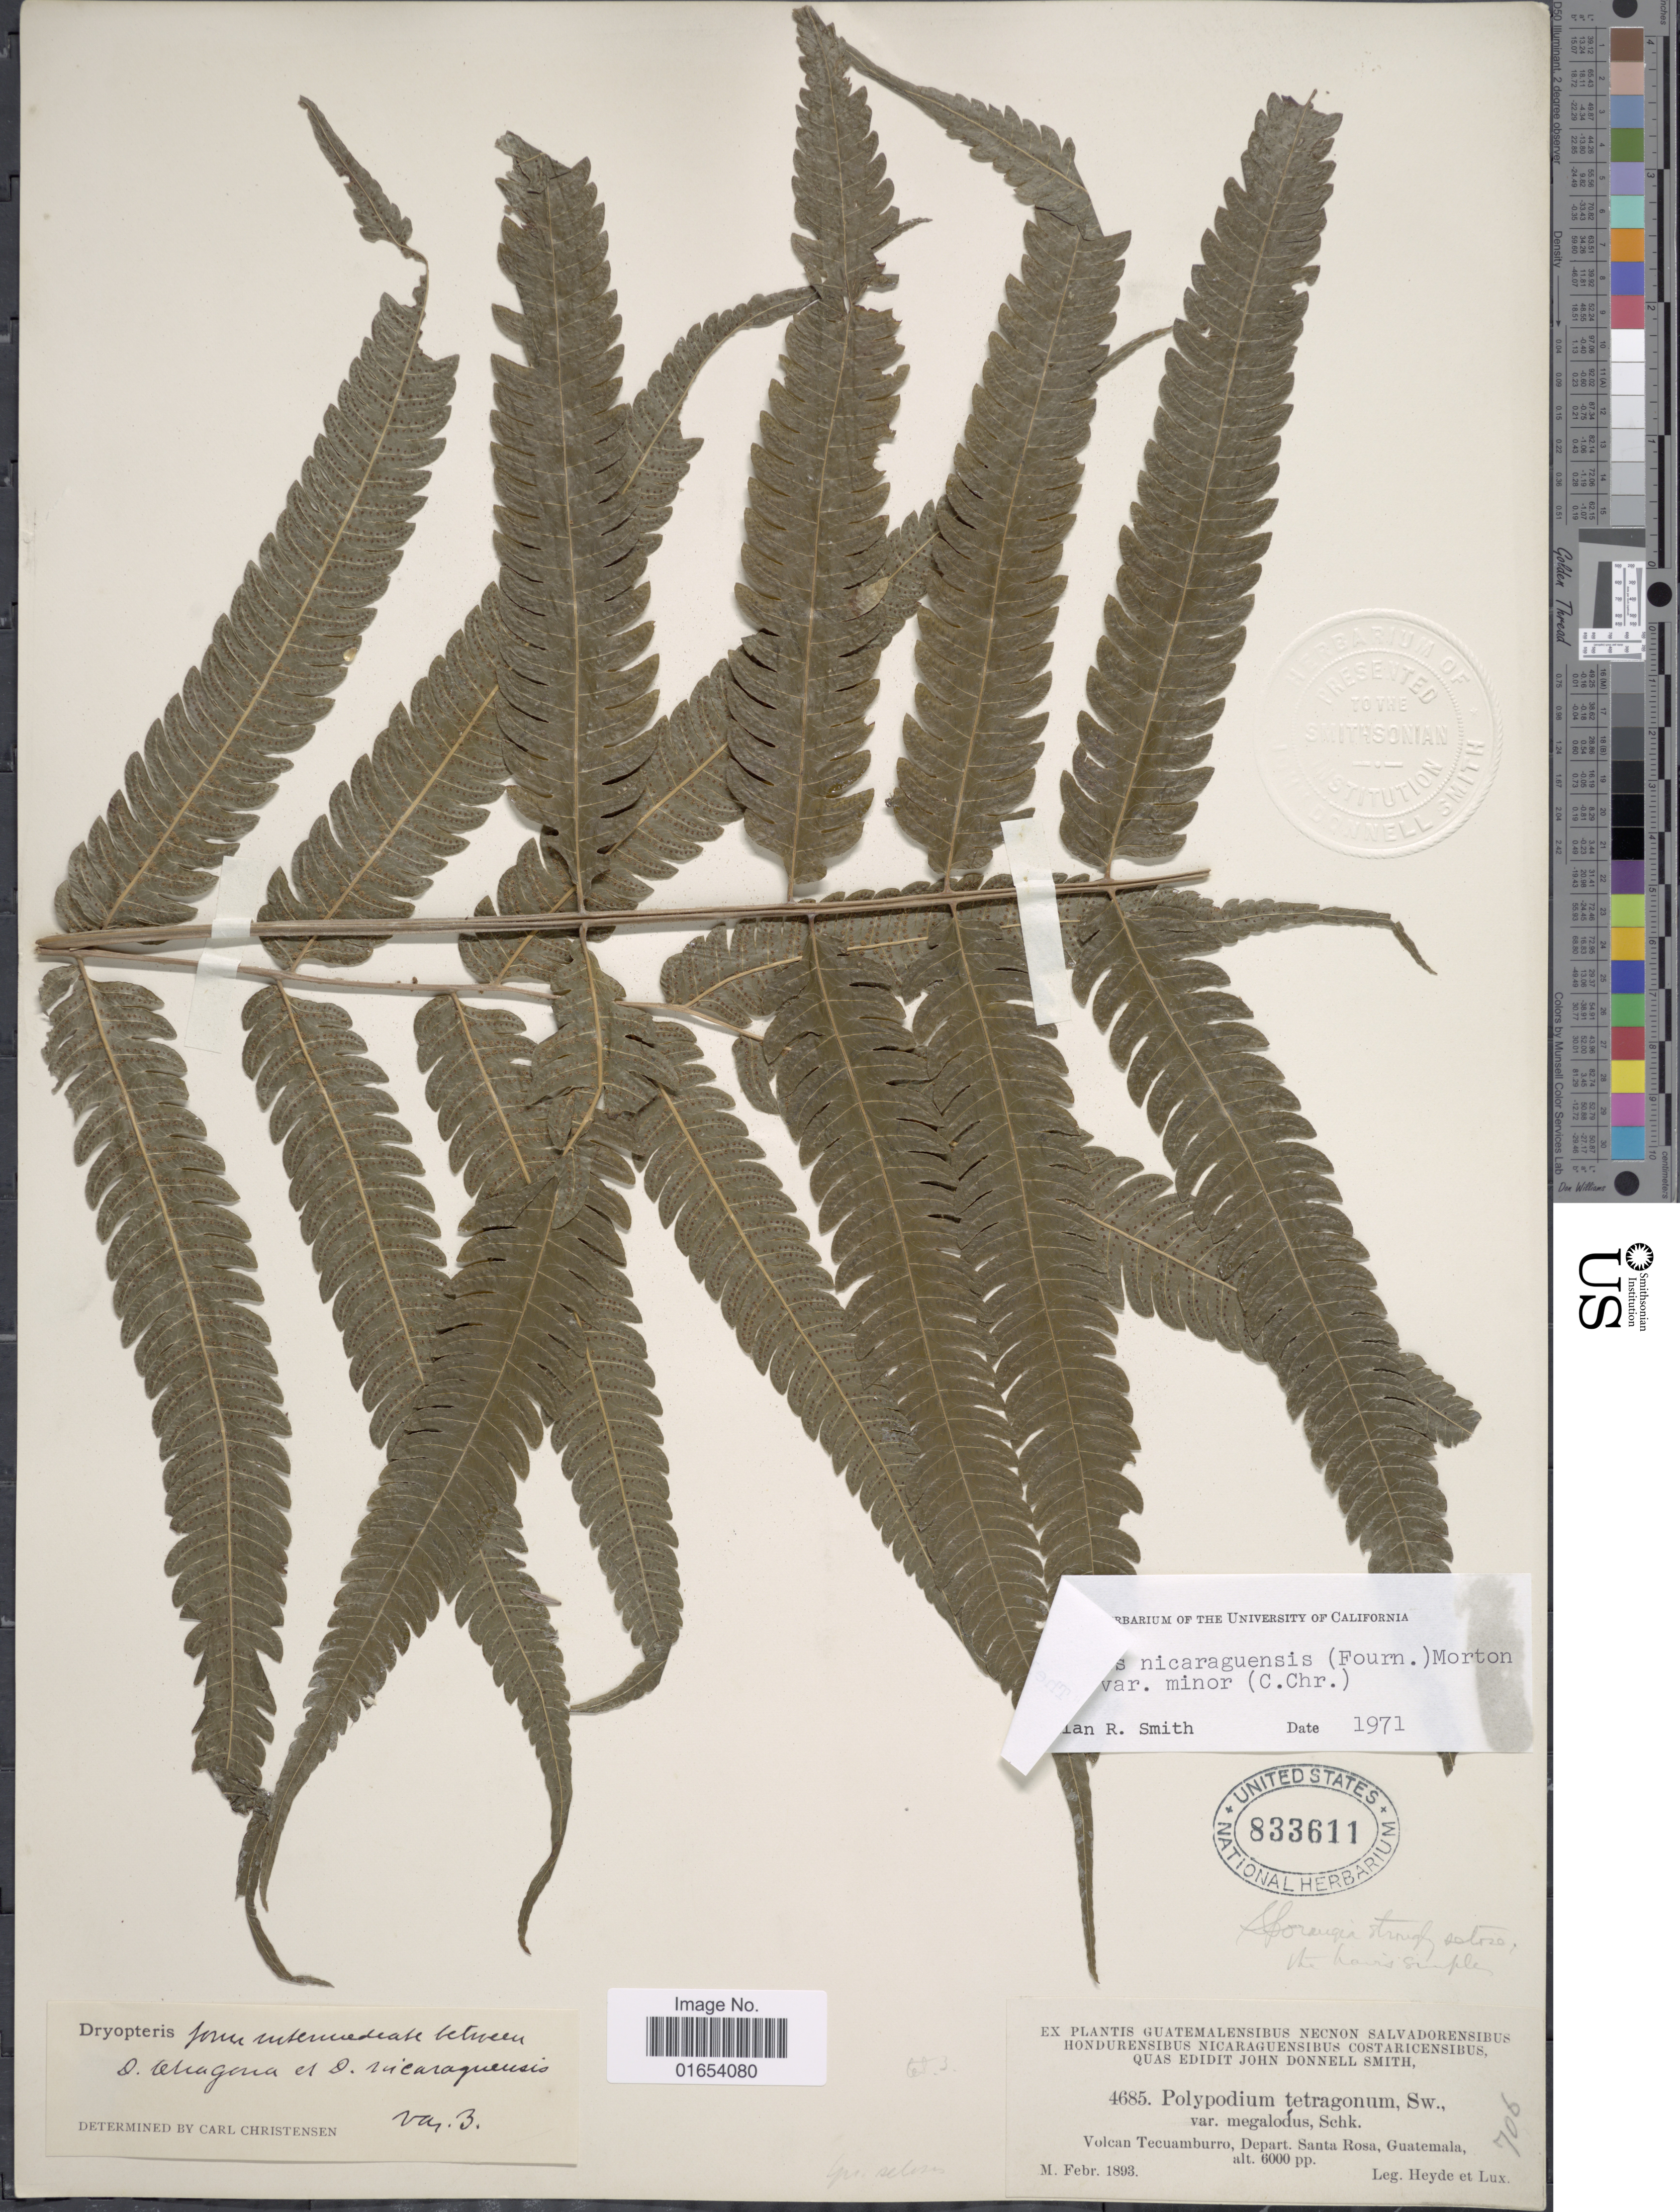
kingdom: Plantae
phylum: Tracheophyta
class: Polypodiopsida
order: Polypodiales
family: Thelypteridaceae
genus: Goniopteris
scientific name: Goniopteris minor (C. Chr.) comb. nov., ined 2015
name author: (C. Chr.)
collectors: Heyde & Lux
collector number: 4685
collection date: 1893-02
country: Guatemala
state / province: Santa Rosa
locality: Volcan Tecuamburro, Depart. Santa Rosa, Guatemala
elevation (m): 1829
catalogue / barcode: US 833611